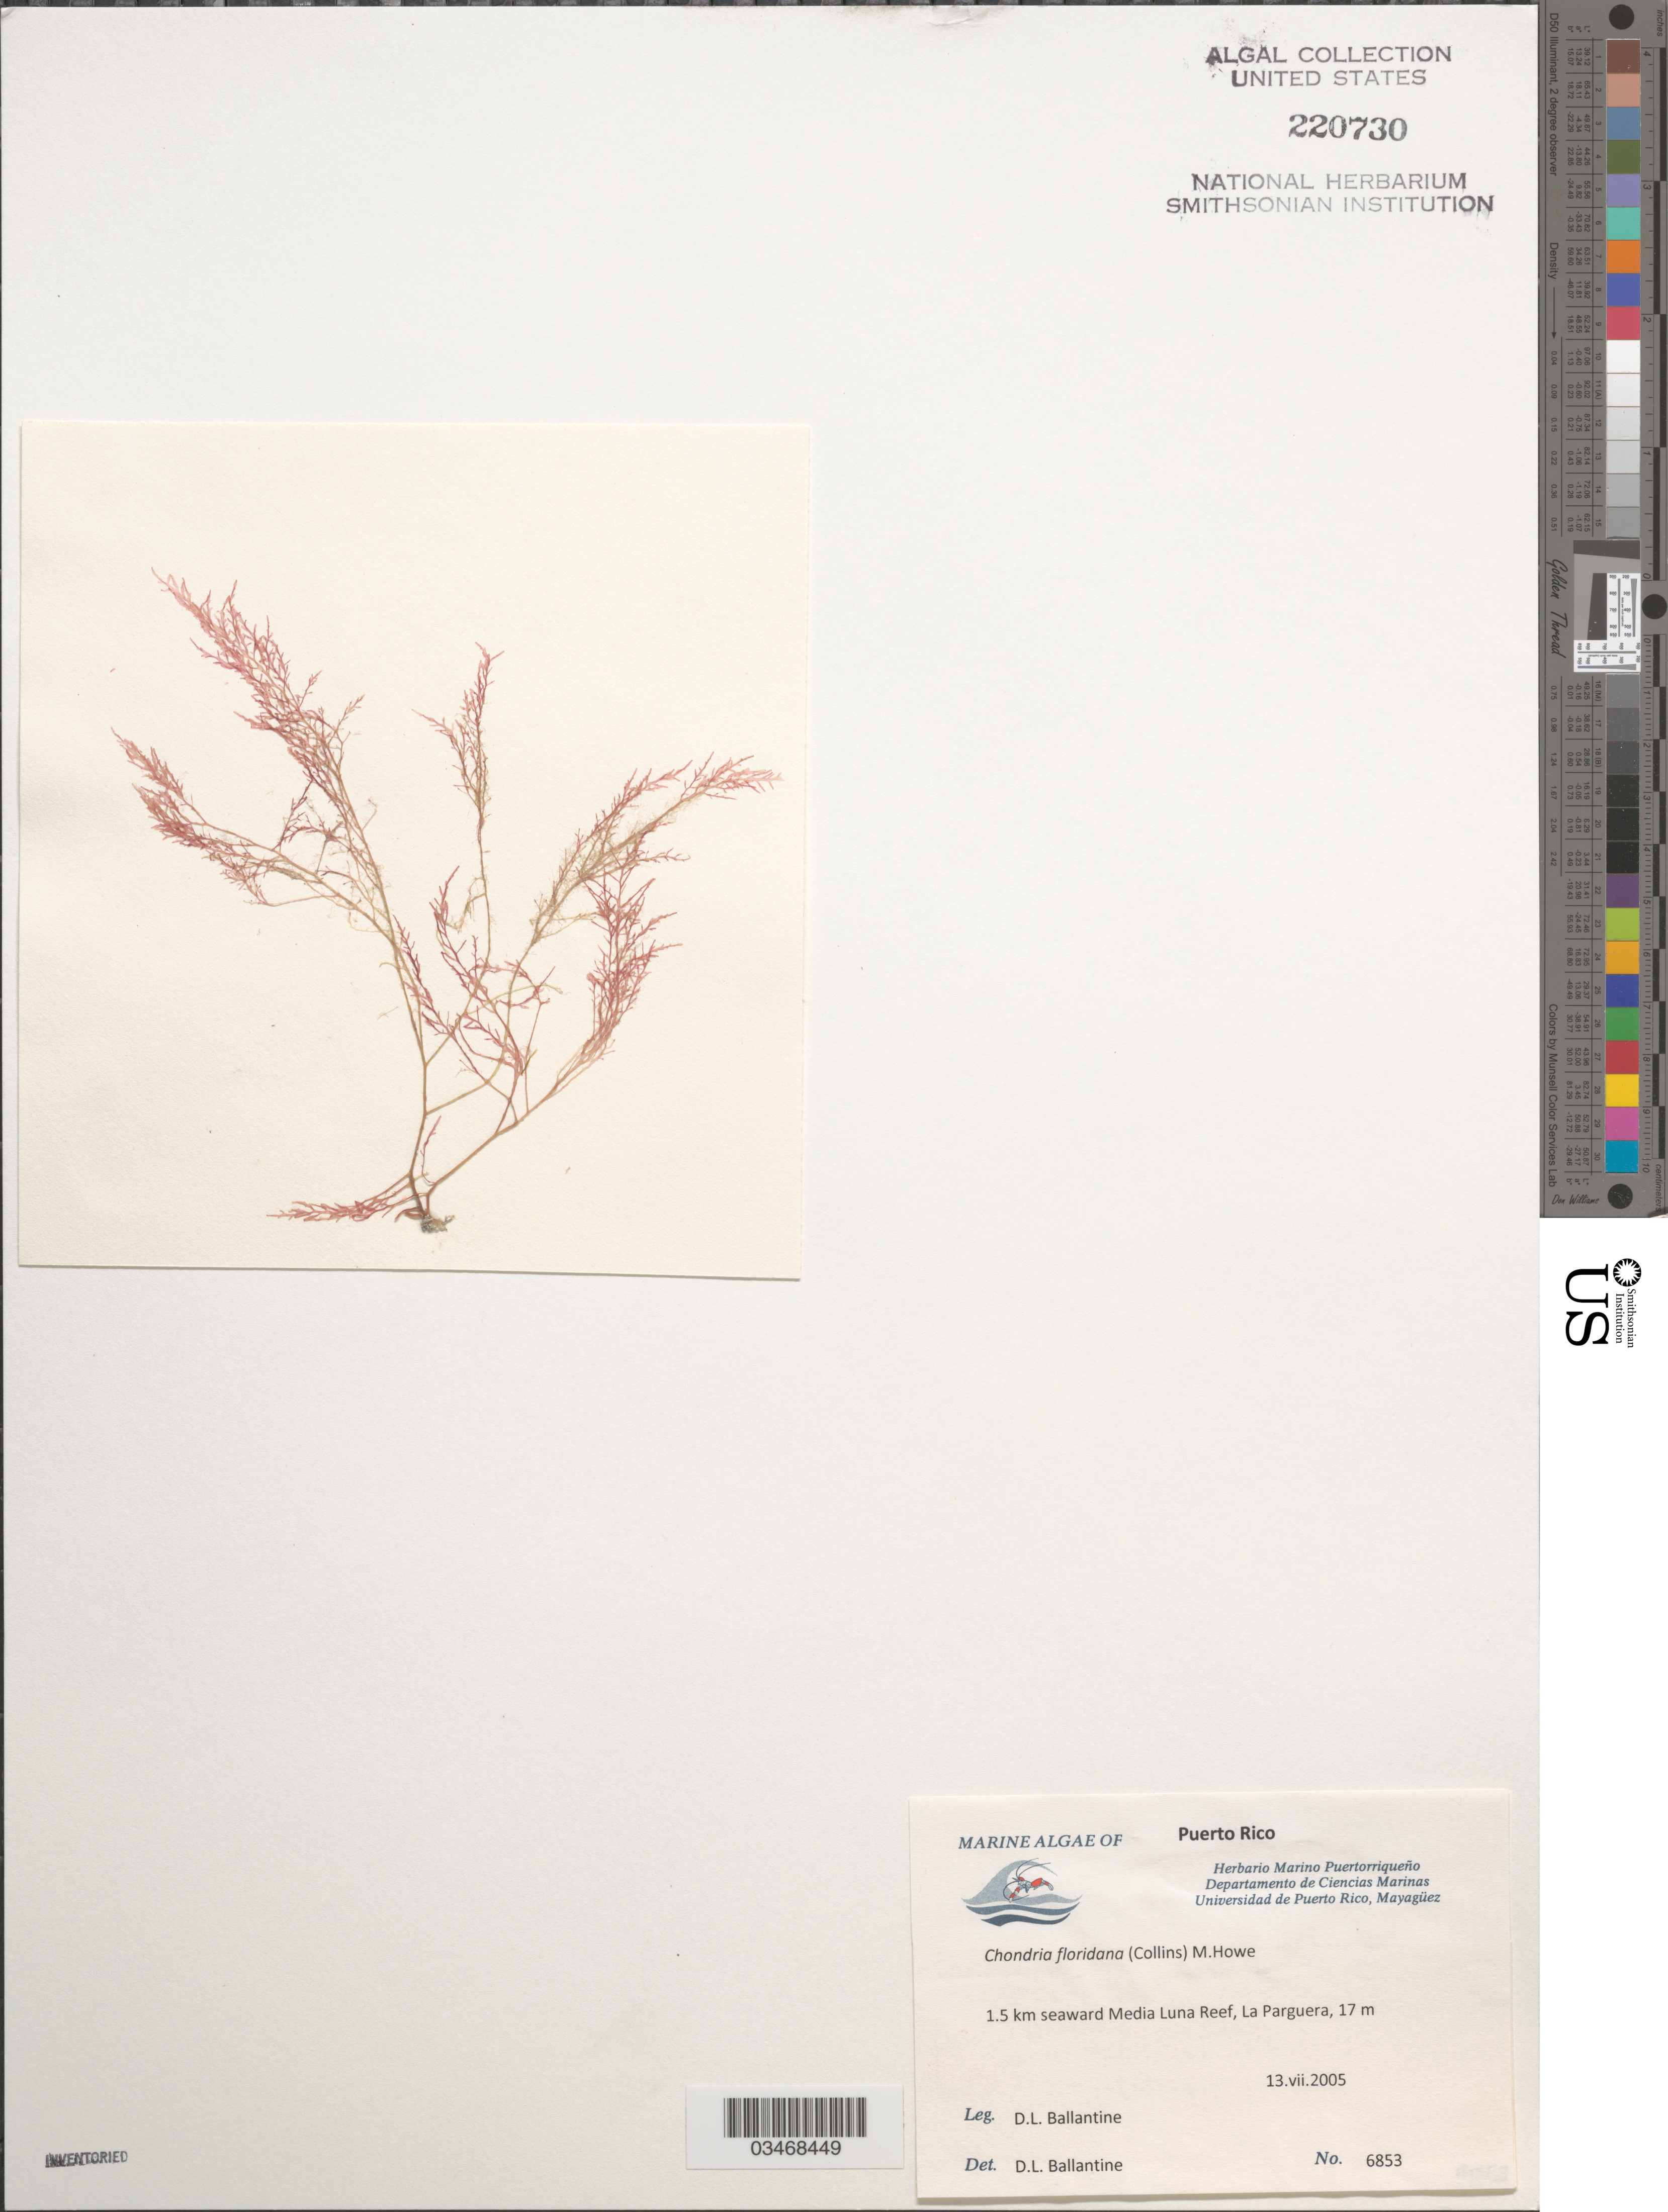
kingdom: Plantae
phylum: Rhodophyta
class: Florideophyceae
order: Ceramiales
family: Rhodomelaceae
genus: Chondria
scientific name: Chondria floridana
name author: (Collins) M. Howe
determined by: Ballantine, D. L.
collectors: D.L. Ballantine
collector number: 6853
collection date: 2005-07-13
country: Puerto Rico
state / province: Lajas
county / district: La Parguera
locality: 1.5 km seaward Media Luna Reef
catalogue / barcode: US 220730